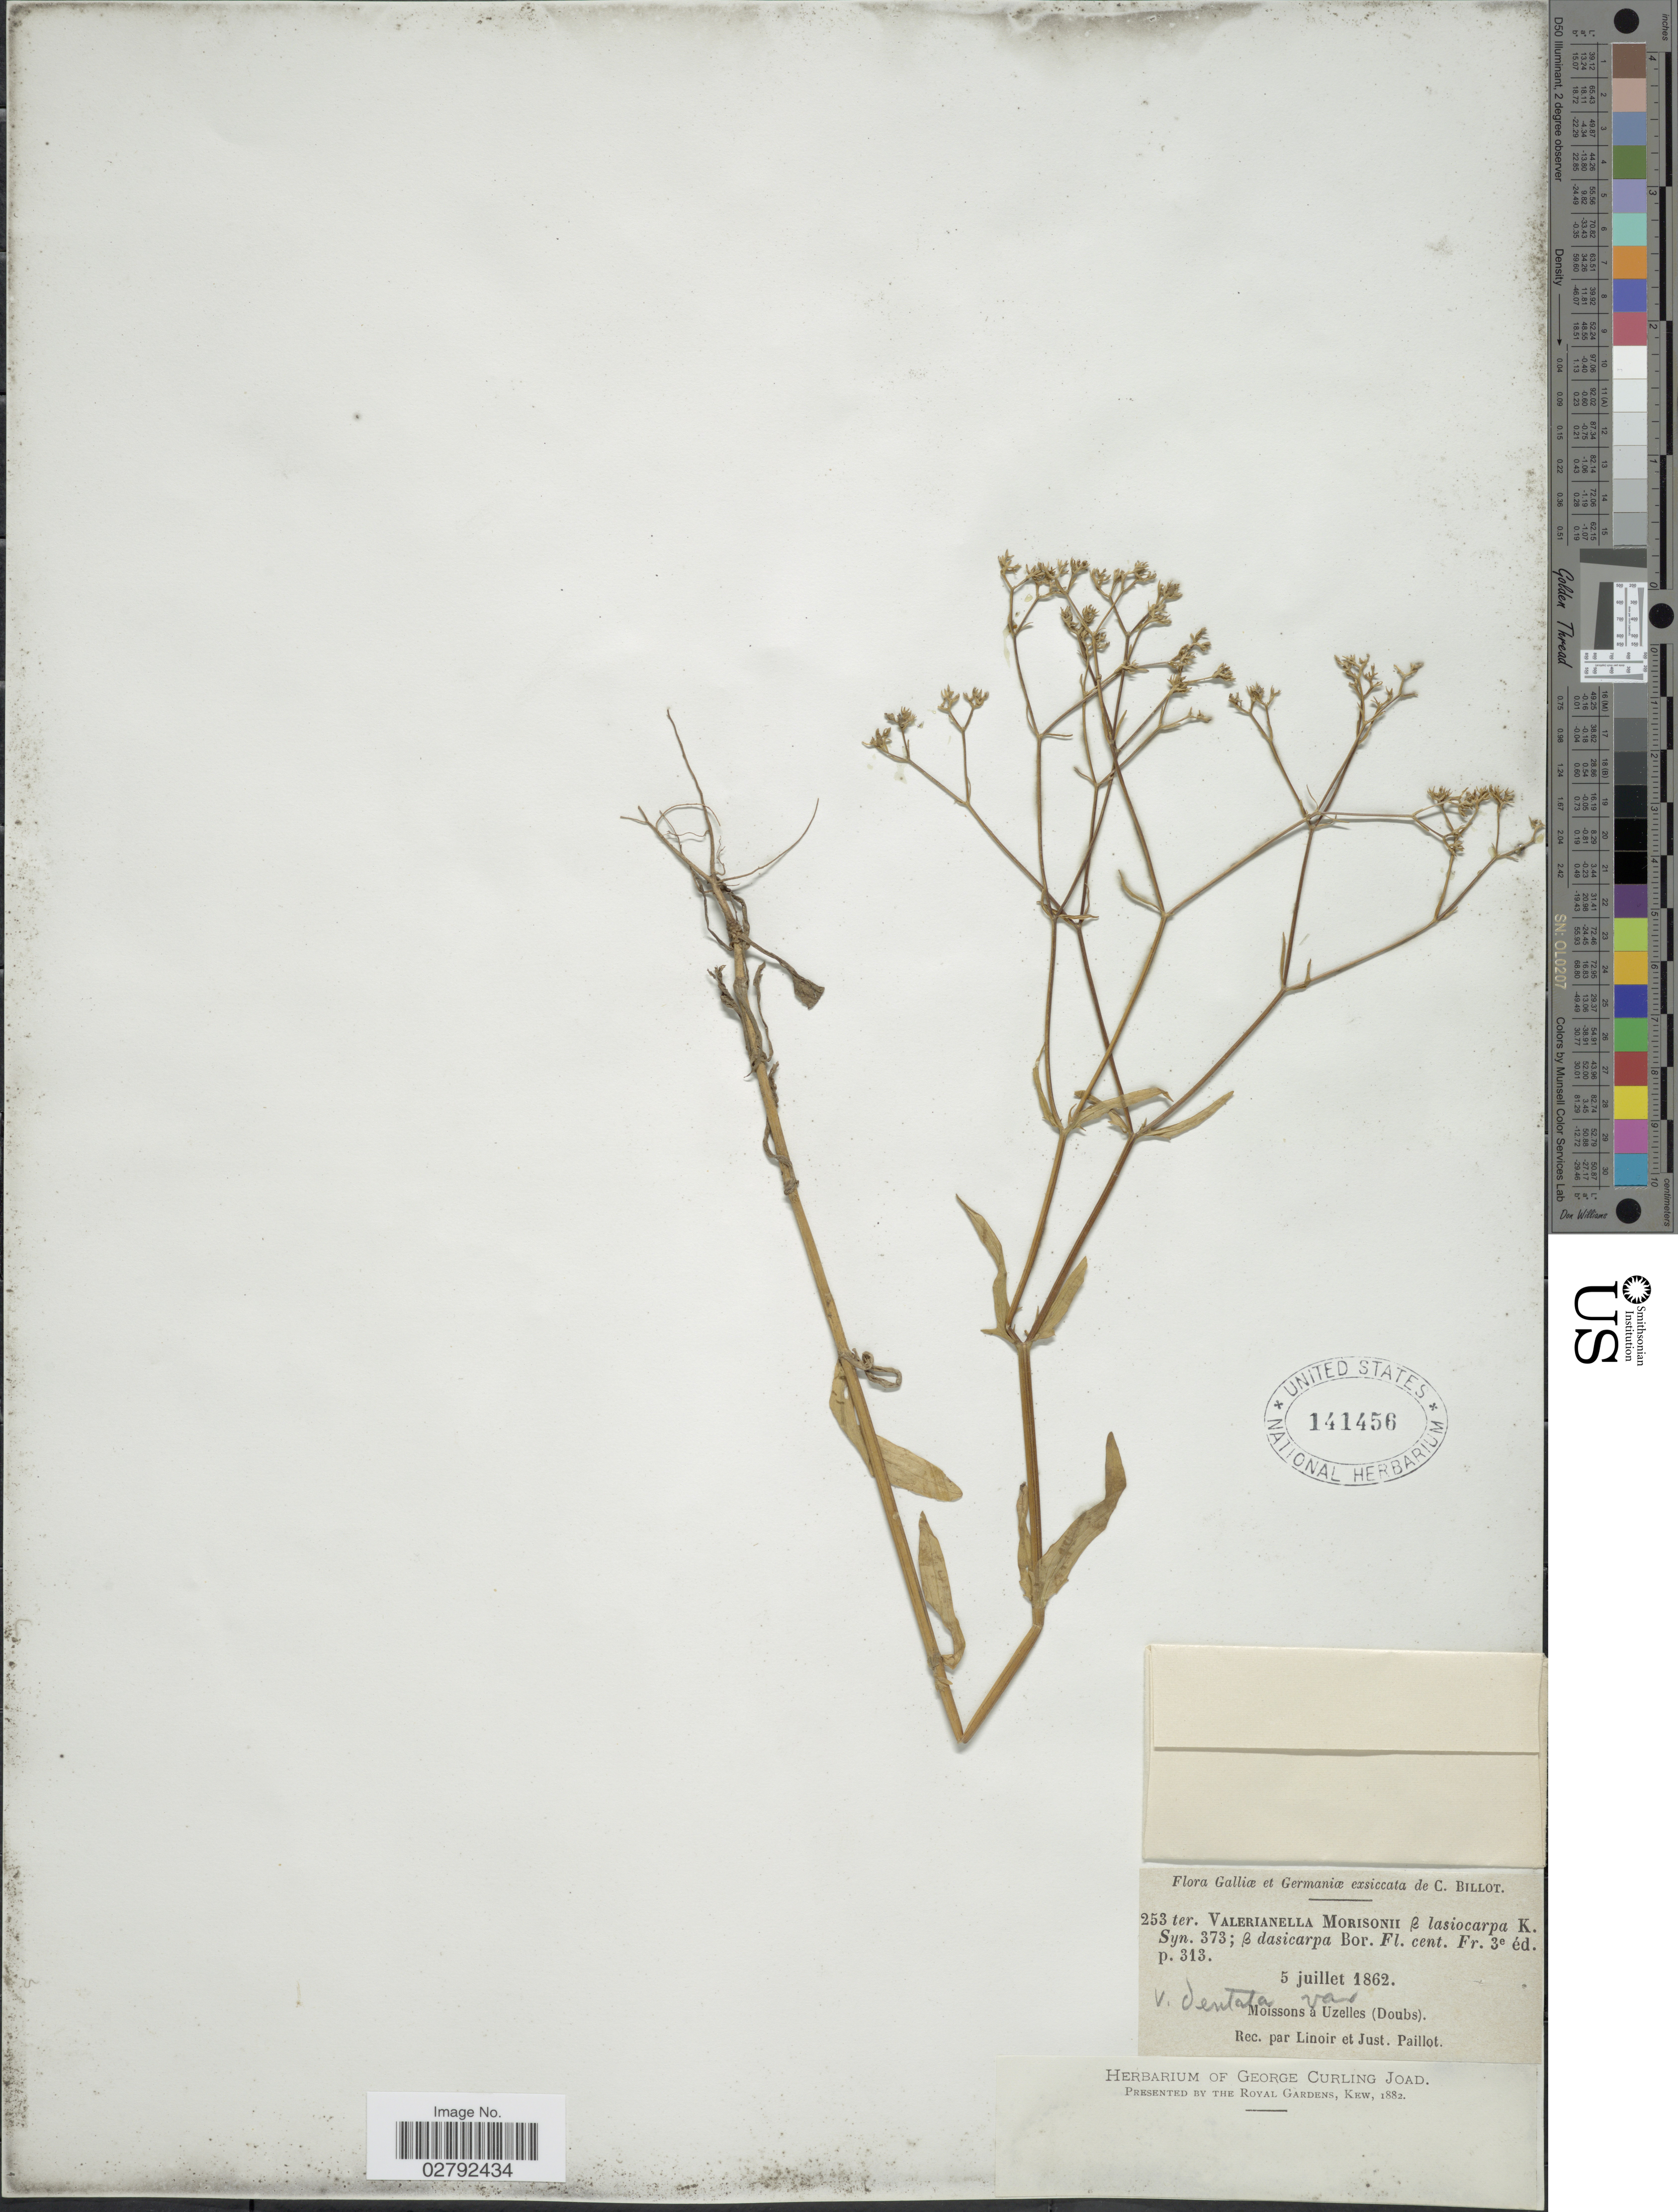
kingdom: Plantae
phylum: Tracheophyta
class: Magnoliopsida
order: Dipsacales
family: Caprifoliaceae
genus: Valerianella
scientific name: Valerianella morisonii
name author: (Spreng.) DC.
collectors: C. Billot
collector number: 253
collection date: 1862-07-05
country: France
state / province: Bourgogne-Franche-Comté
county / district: Doubs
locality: Galliæ et Germaniæ. Moissons à Uzelles (Doubs)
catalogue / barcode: US 141456